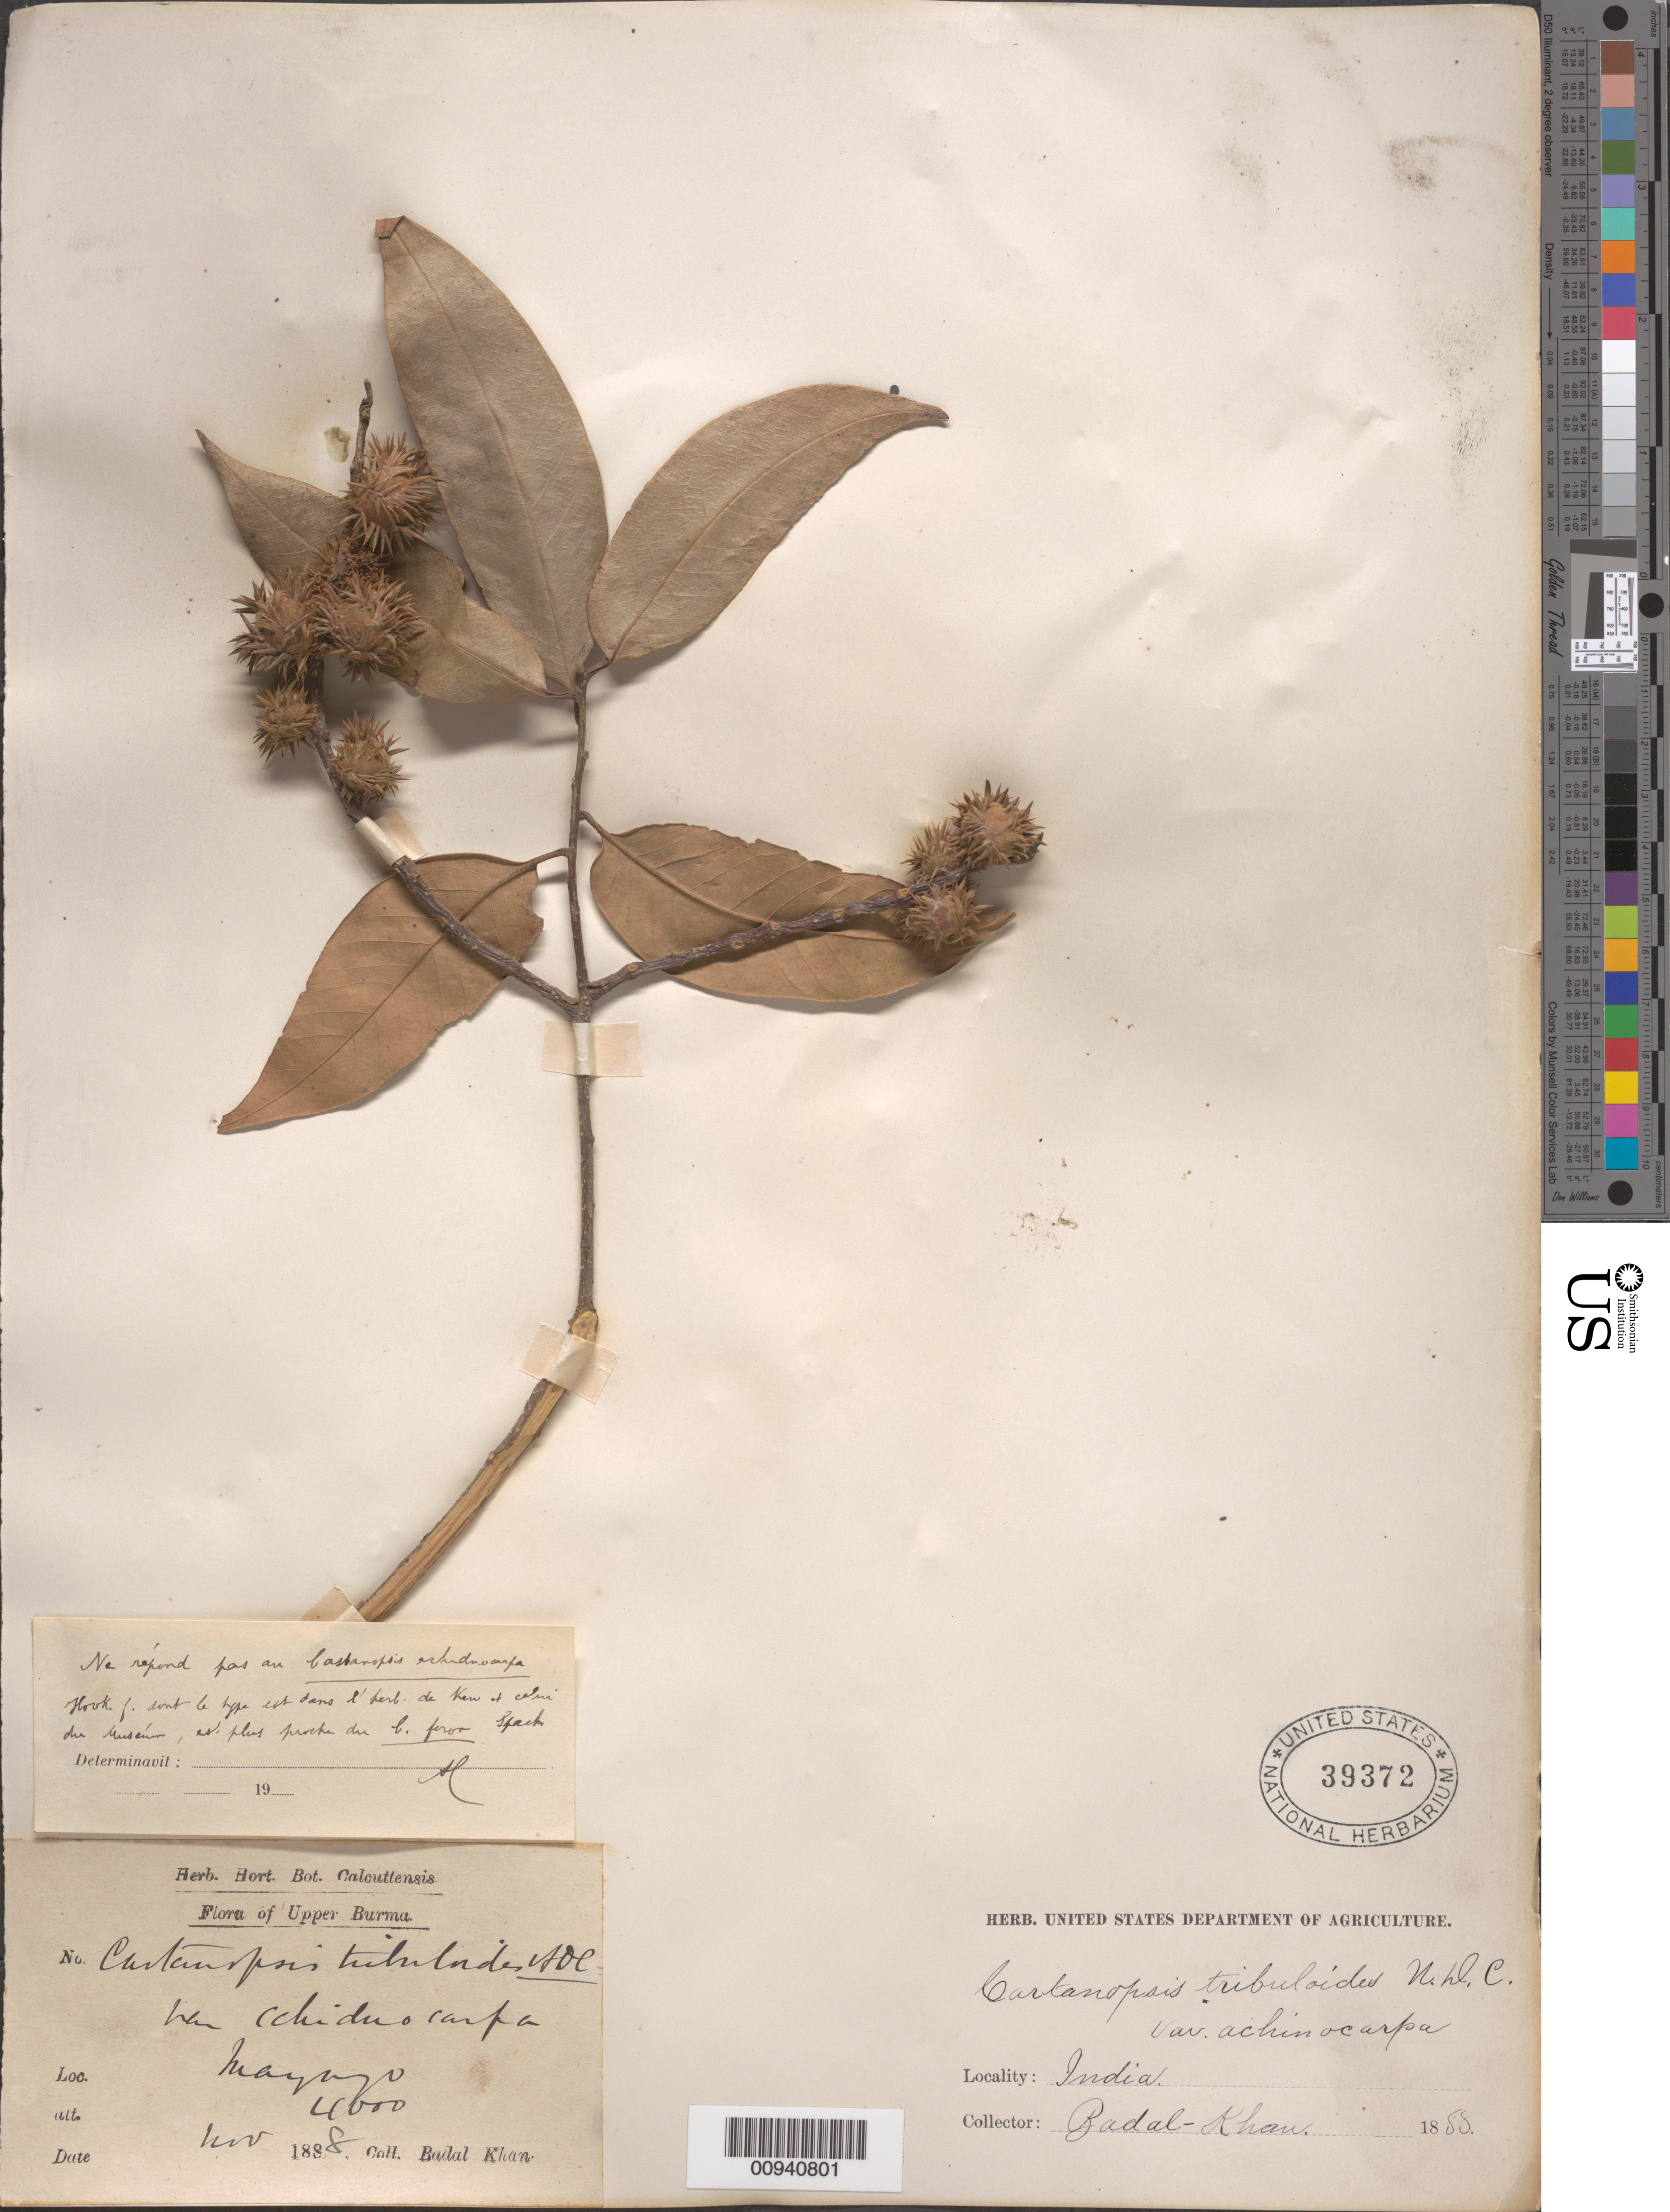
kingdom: Plantae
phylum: Tracheophyta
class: Magnoliopsida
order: Fagales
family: Fagaceae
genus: Castanopsis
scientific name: Castanopsis tribuloides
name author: (Sm.) A. DC.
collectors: B. Khan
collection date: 1888-11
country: Myanmar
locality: Maymyo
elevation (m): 1219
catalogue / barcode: US 39372